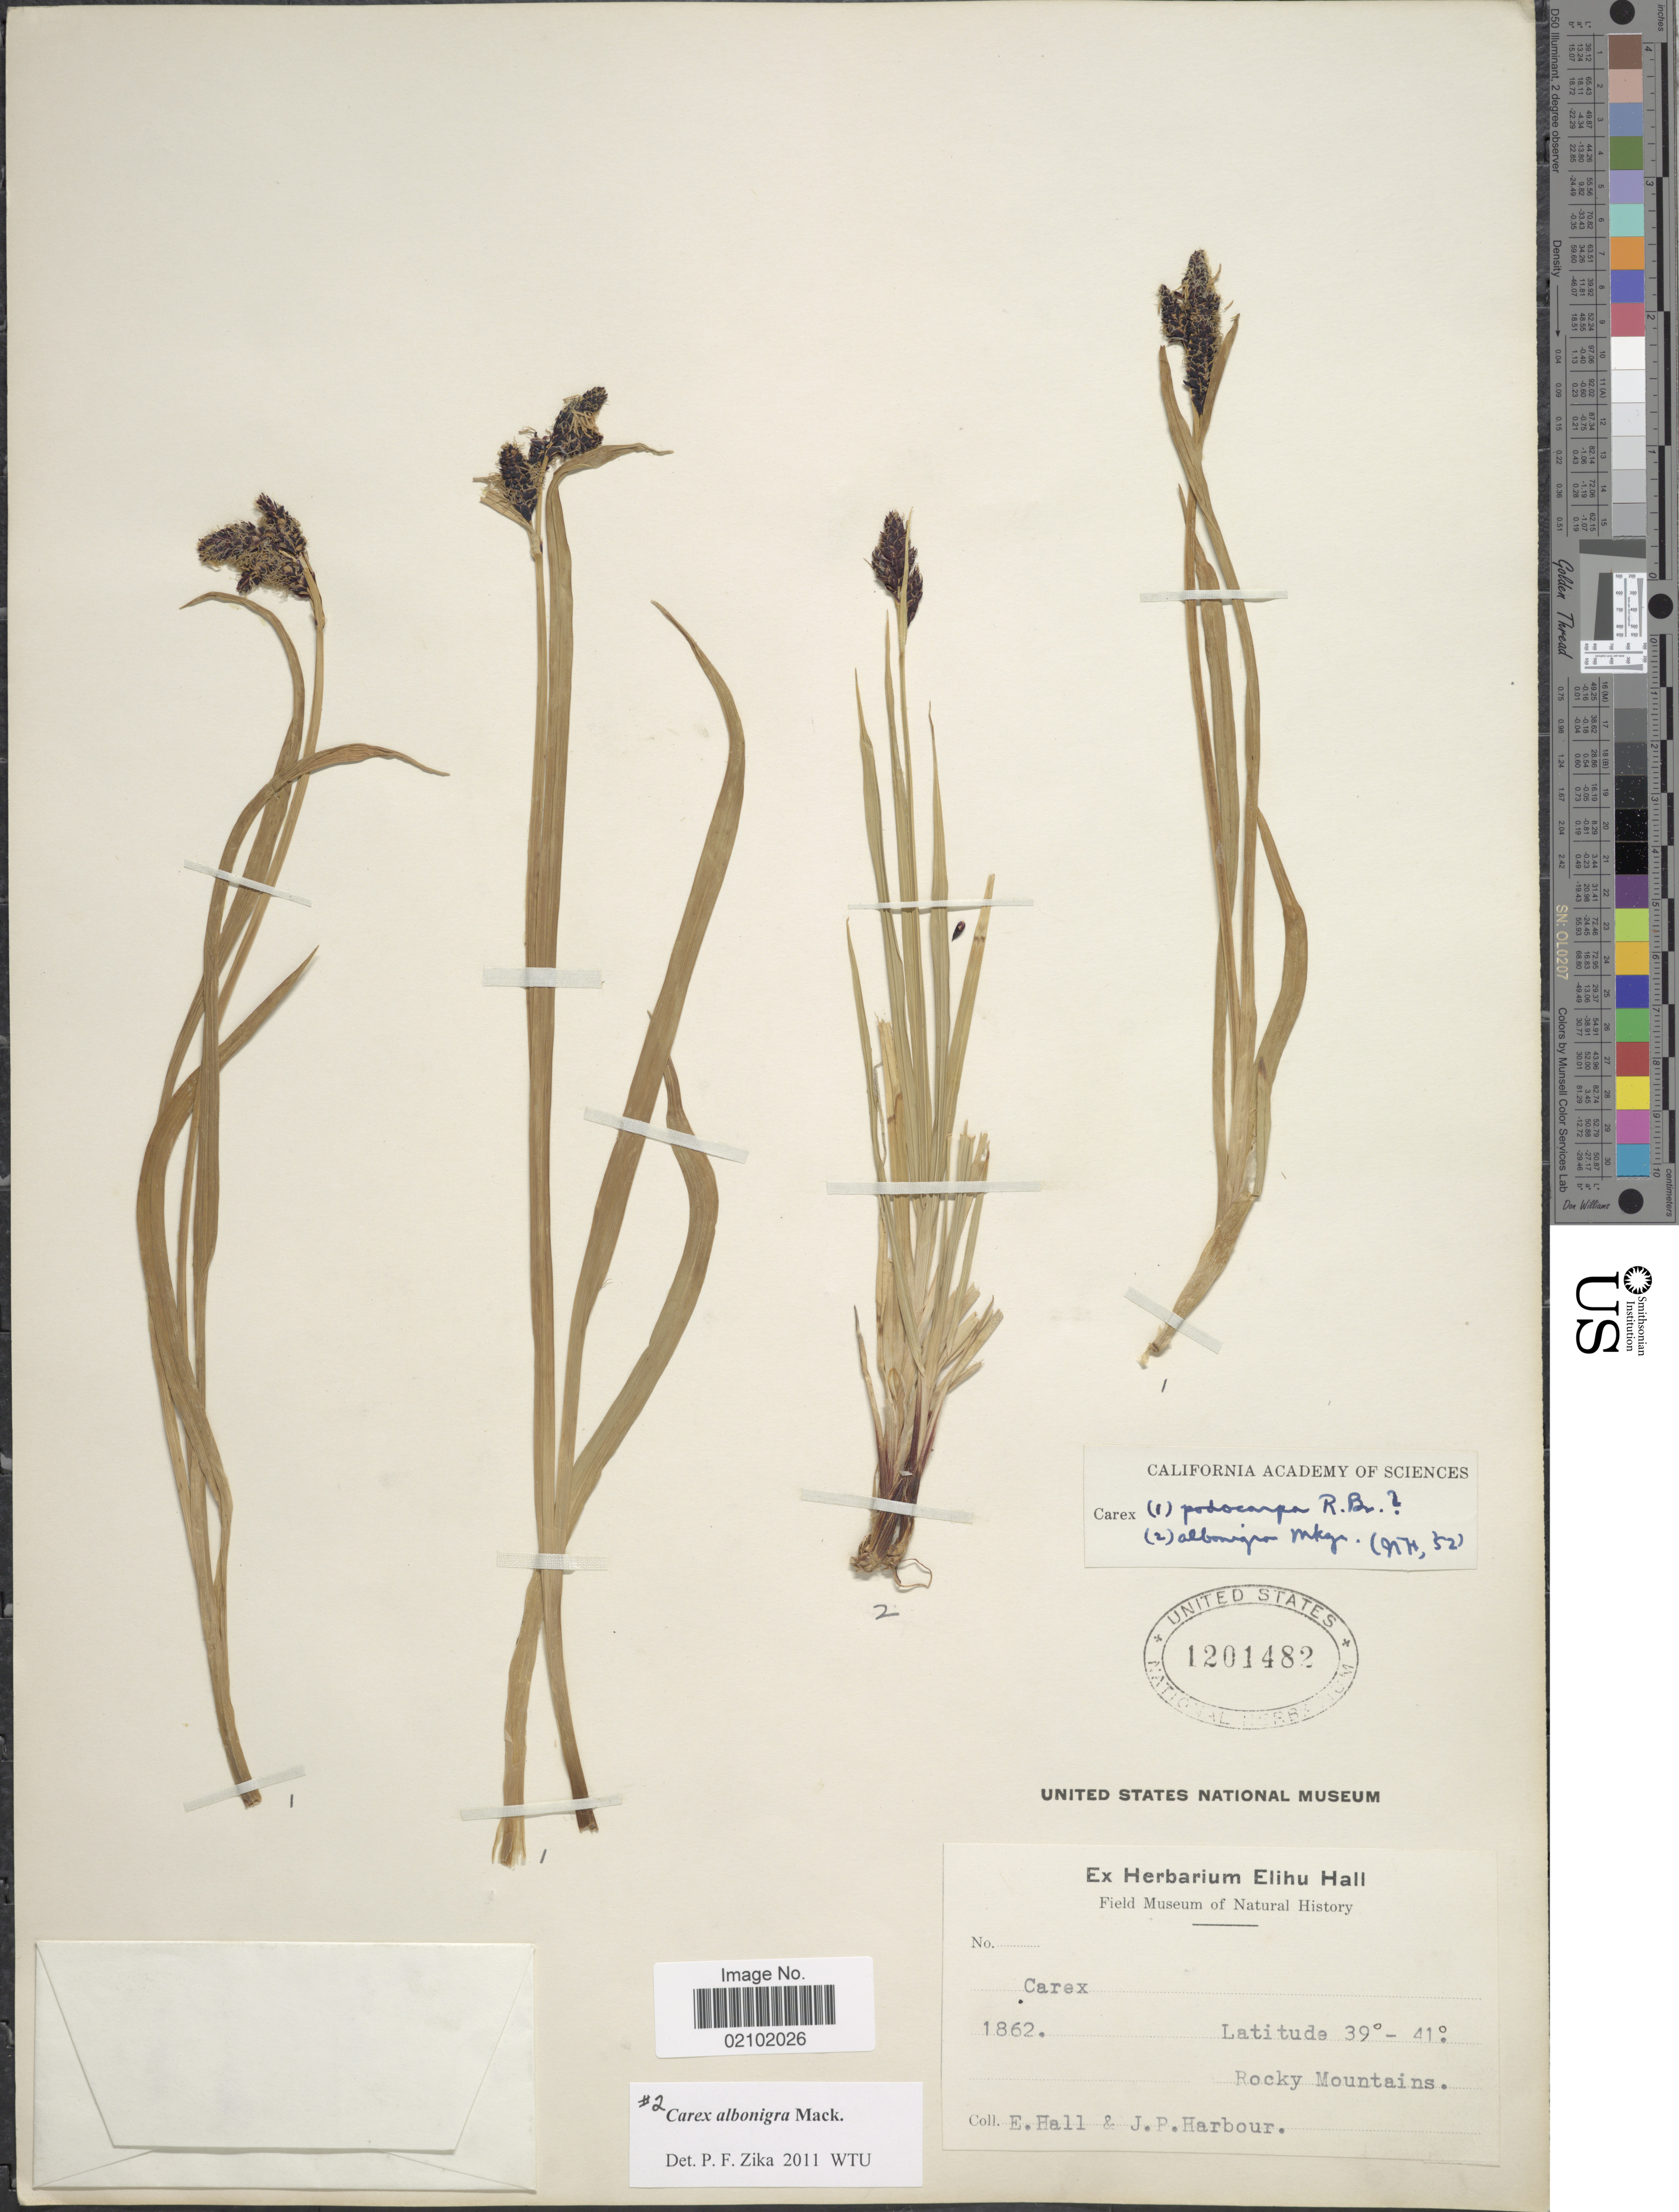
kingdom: Plantae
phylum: Tracheophyta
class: Liliopsida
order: Poales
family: Cyperaceae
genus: Carex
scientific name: Carex albonigra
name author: Mack.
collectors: E. Hall & J. Harbour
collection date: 1862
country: United States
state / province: Colorado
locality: Rocky Mtns.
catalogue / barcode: US 1201482